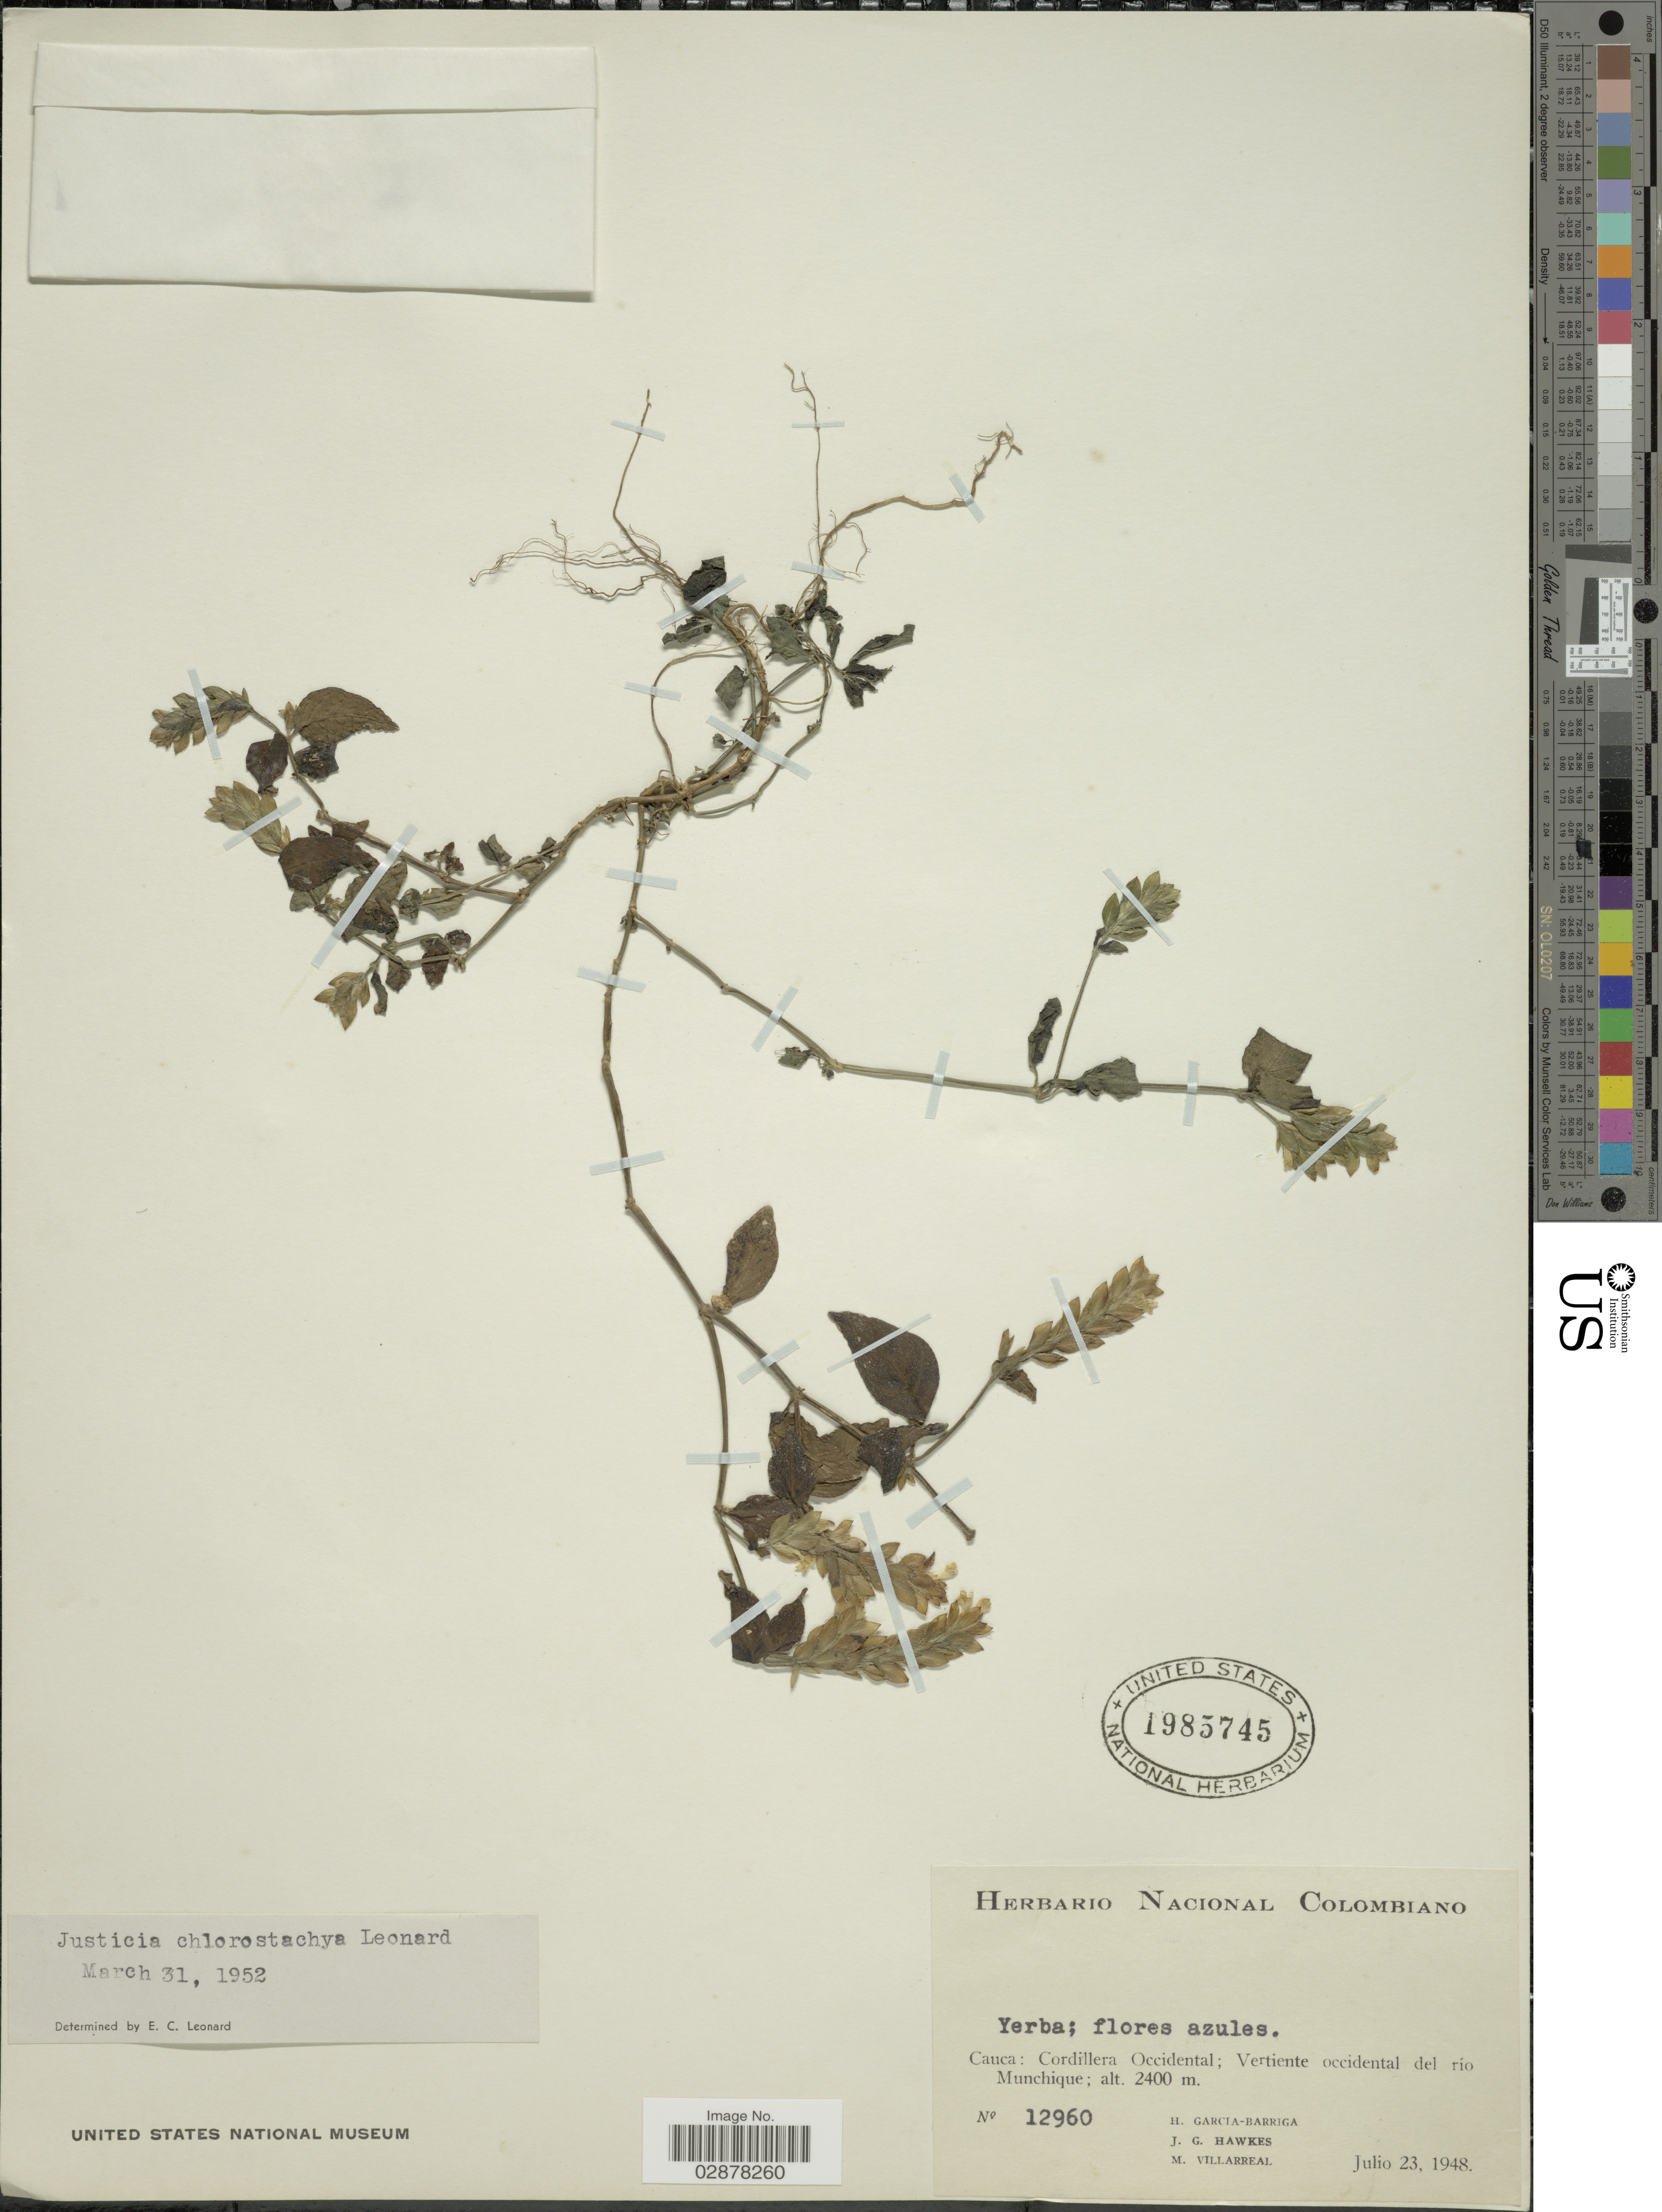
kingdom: Plantae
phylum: Tracheophyta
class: Magnoliopsida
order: Lamiales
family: Acanthaceae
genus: Justicia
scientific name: Justicia chlorostachya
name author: Leonard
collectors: H. García Barriga, J. Hawkes & M. Villarreal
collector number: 12960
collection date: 1948-07-23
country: Colombia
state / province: Cauca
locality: Cordillera Occidental, Vertiente occidental del río Munchique.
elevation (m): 2400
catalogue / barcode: US 1985745